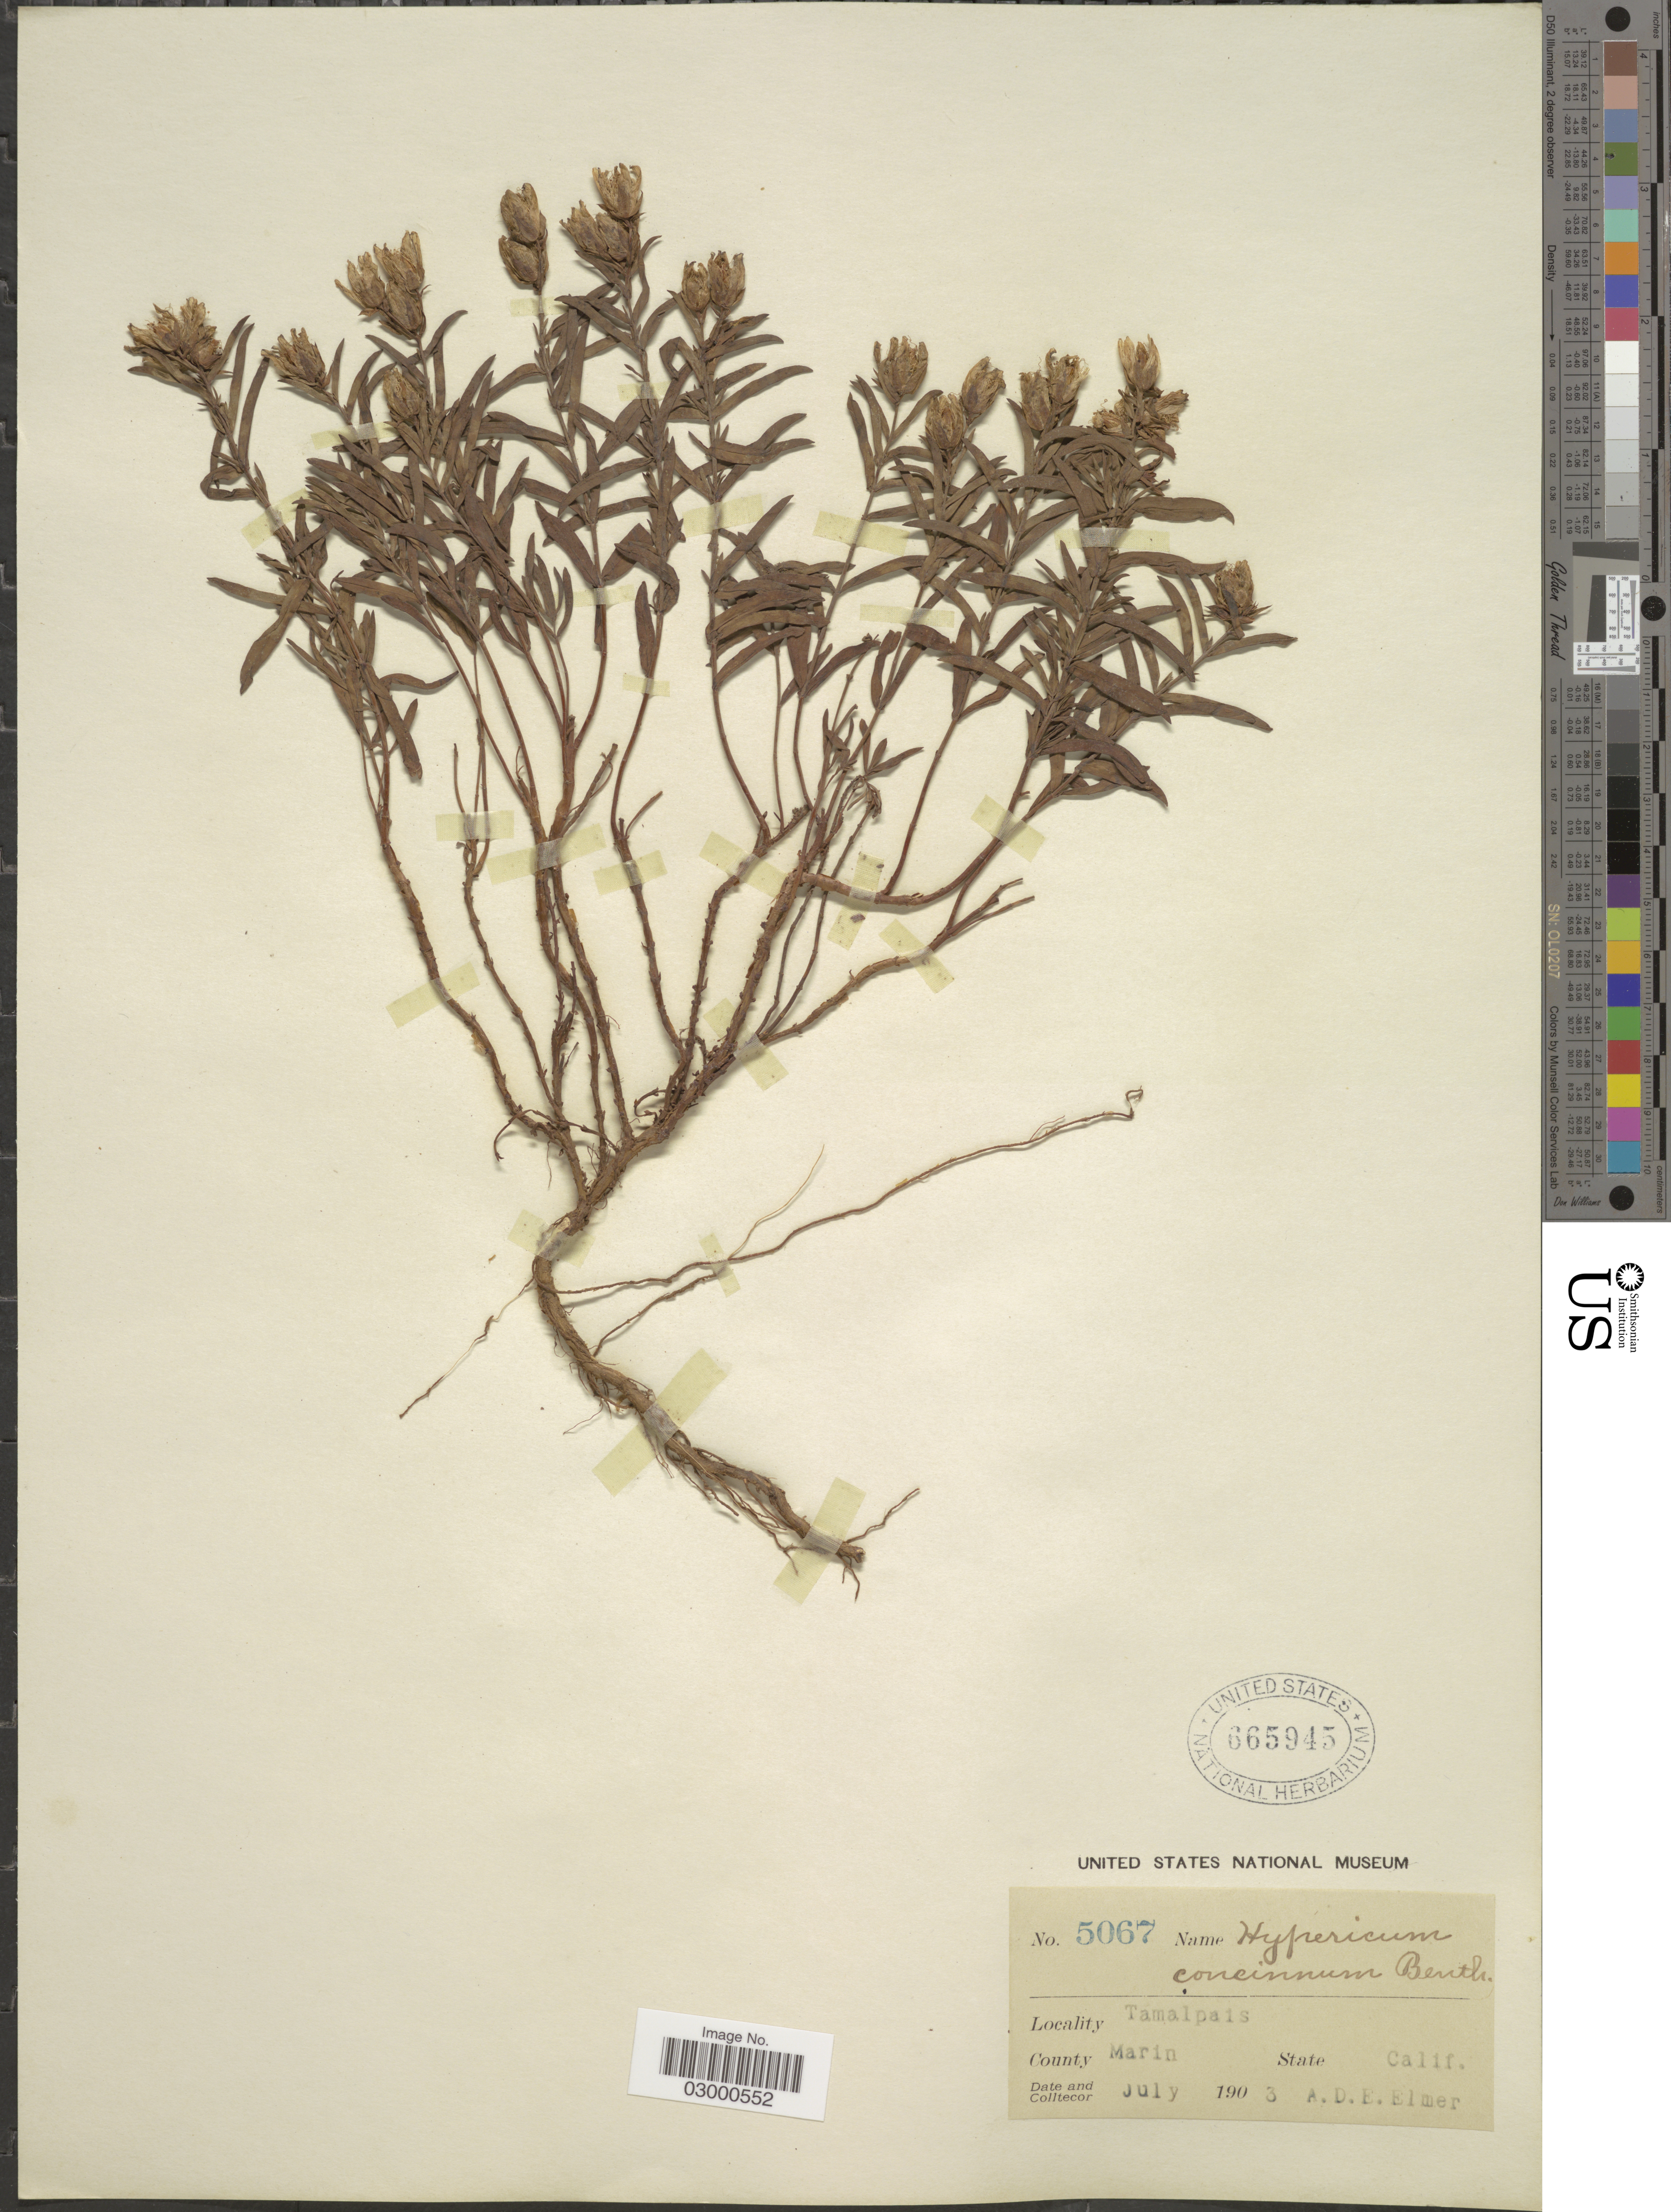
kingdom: Plantae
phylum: Tracheophyta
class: Magnoliopsida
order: Malpighiales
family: Hypericaceae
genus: Hypericum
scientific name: Hypericum concinnum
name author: Benth.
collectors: A. D. E. Elmer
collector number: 5067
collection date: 1903-07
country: United States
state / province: California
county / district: Marin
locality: Tamalpais, County Marin.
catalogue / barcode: US 665945